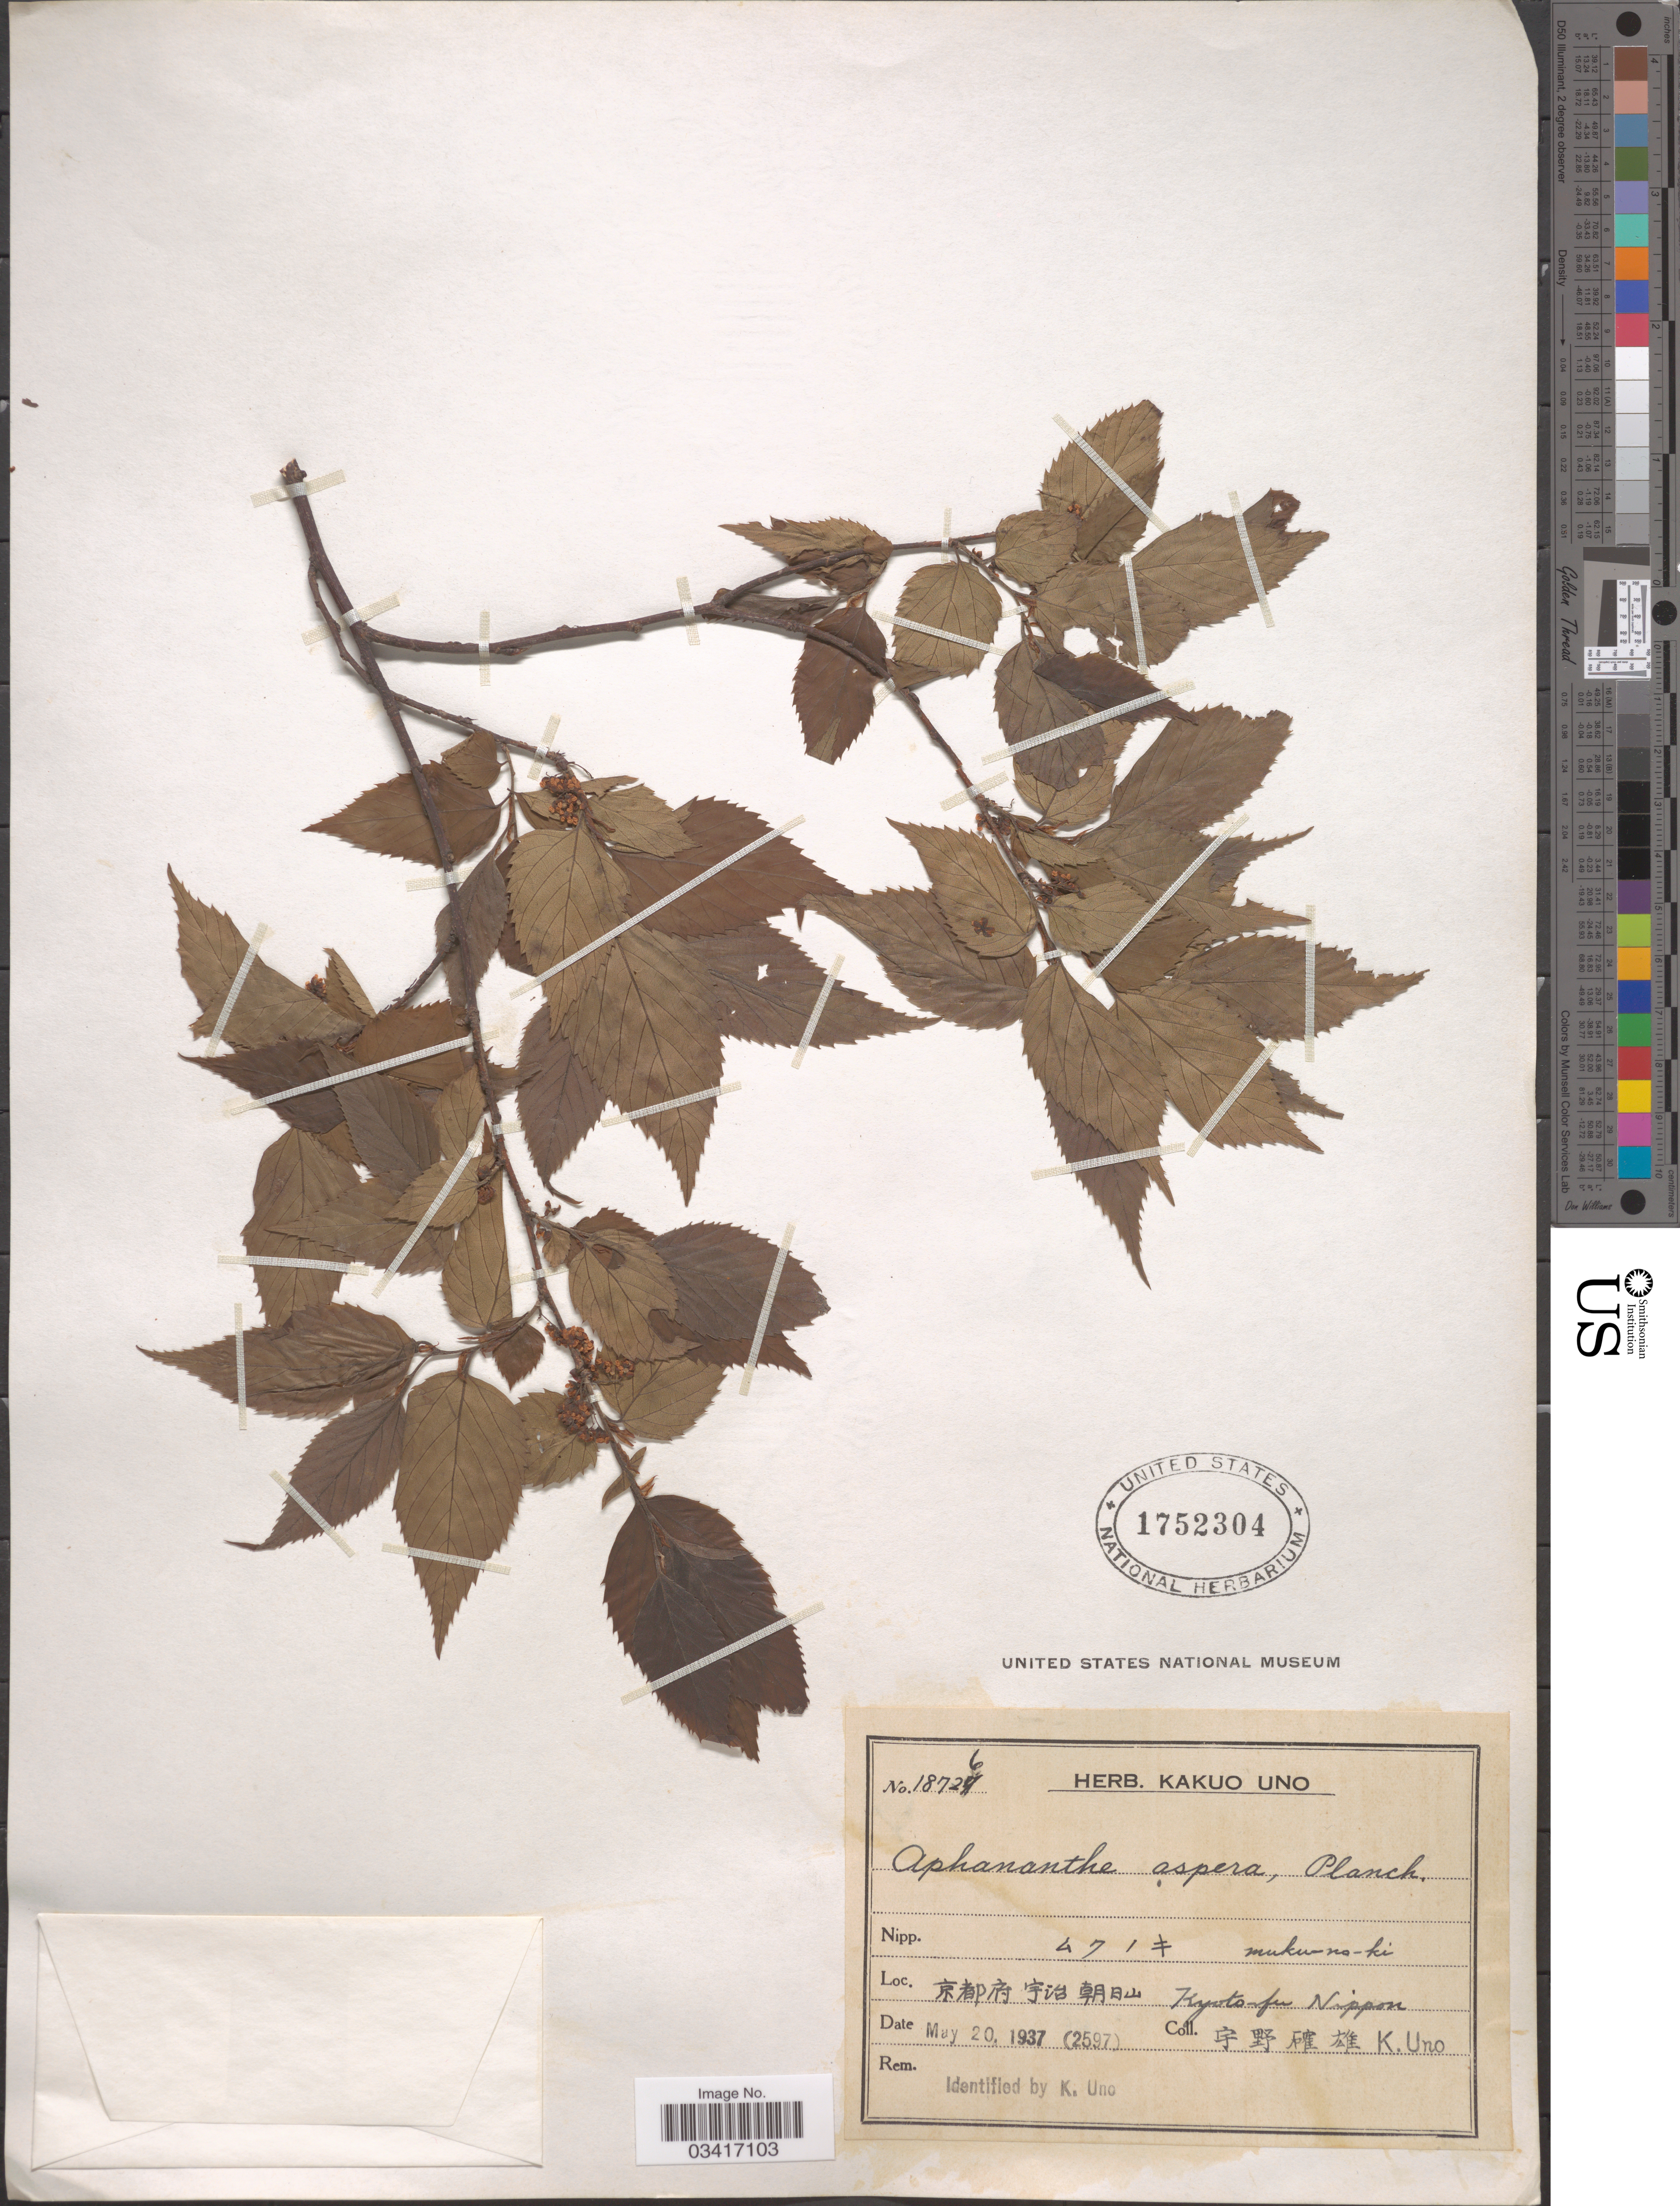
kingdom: Plantae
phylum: Tracheophyta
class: Magnoliopsida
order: Rosales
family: Cannabaceae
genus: Aphananthe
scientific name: Aphananthe aspera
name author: Planch.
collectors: K. Uno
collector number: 18726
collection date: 1937-05-20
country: Japan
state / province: Kyoto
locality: Kyoto-fu Nippon.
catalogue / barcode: US 1752304